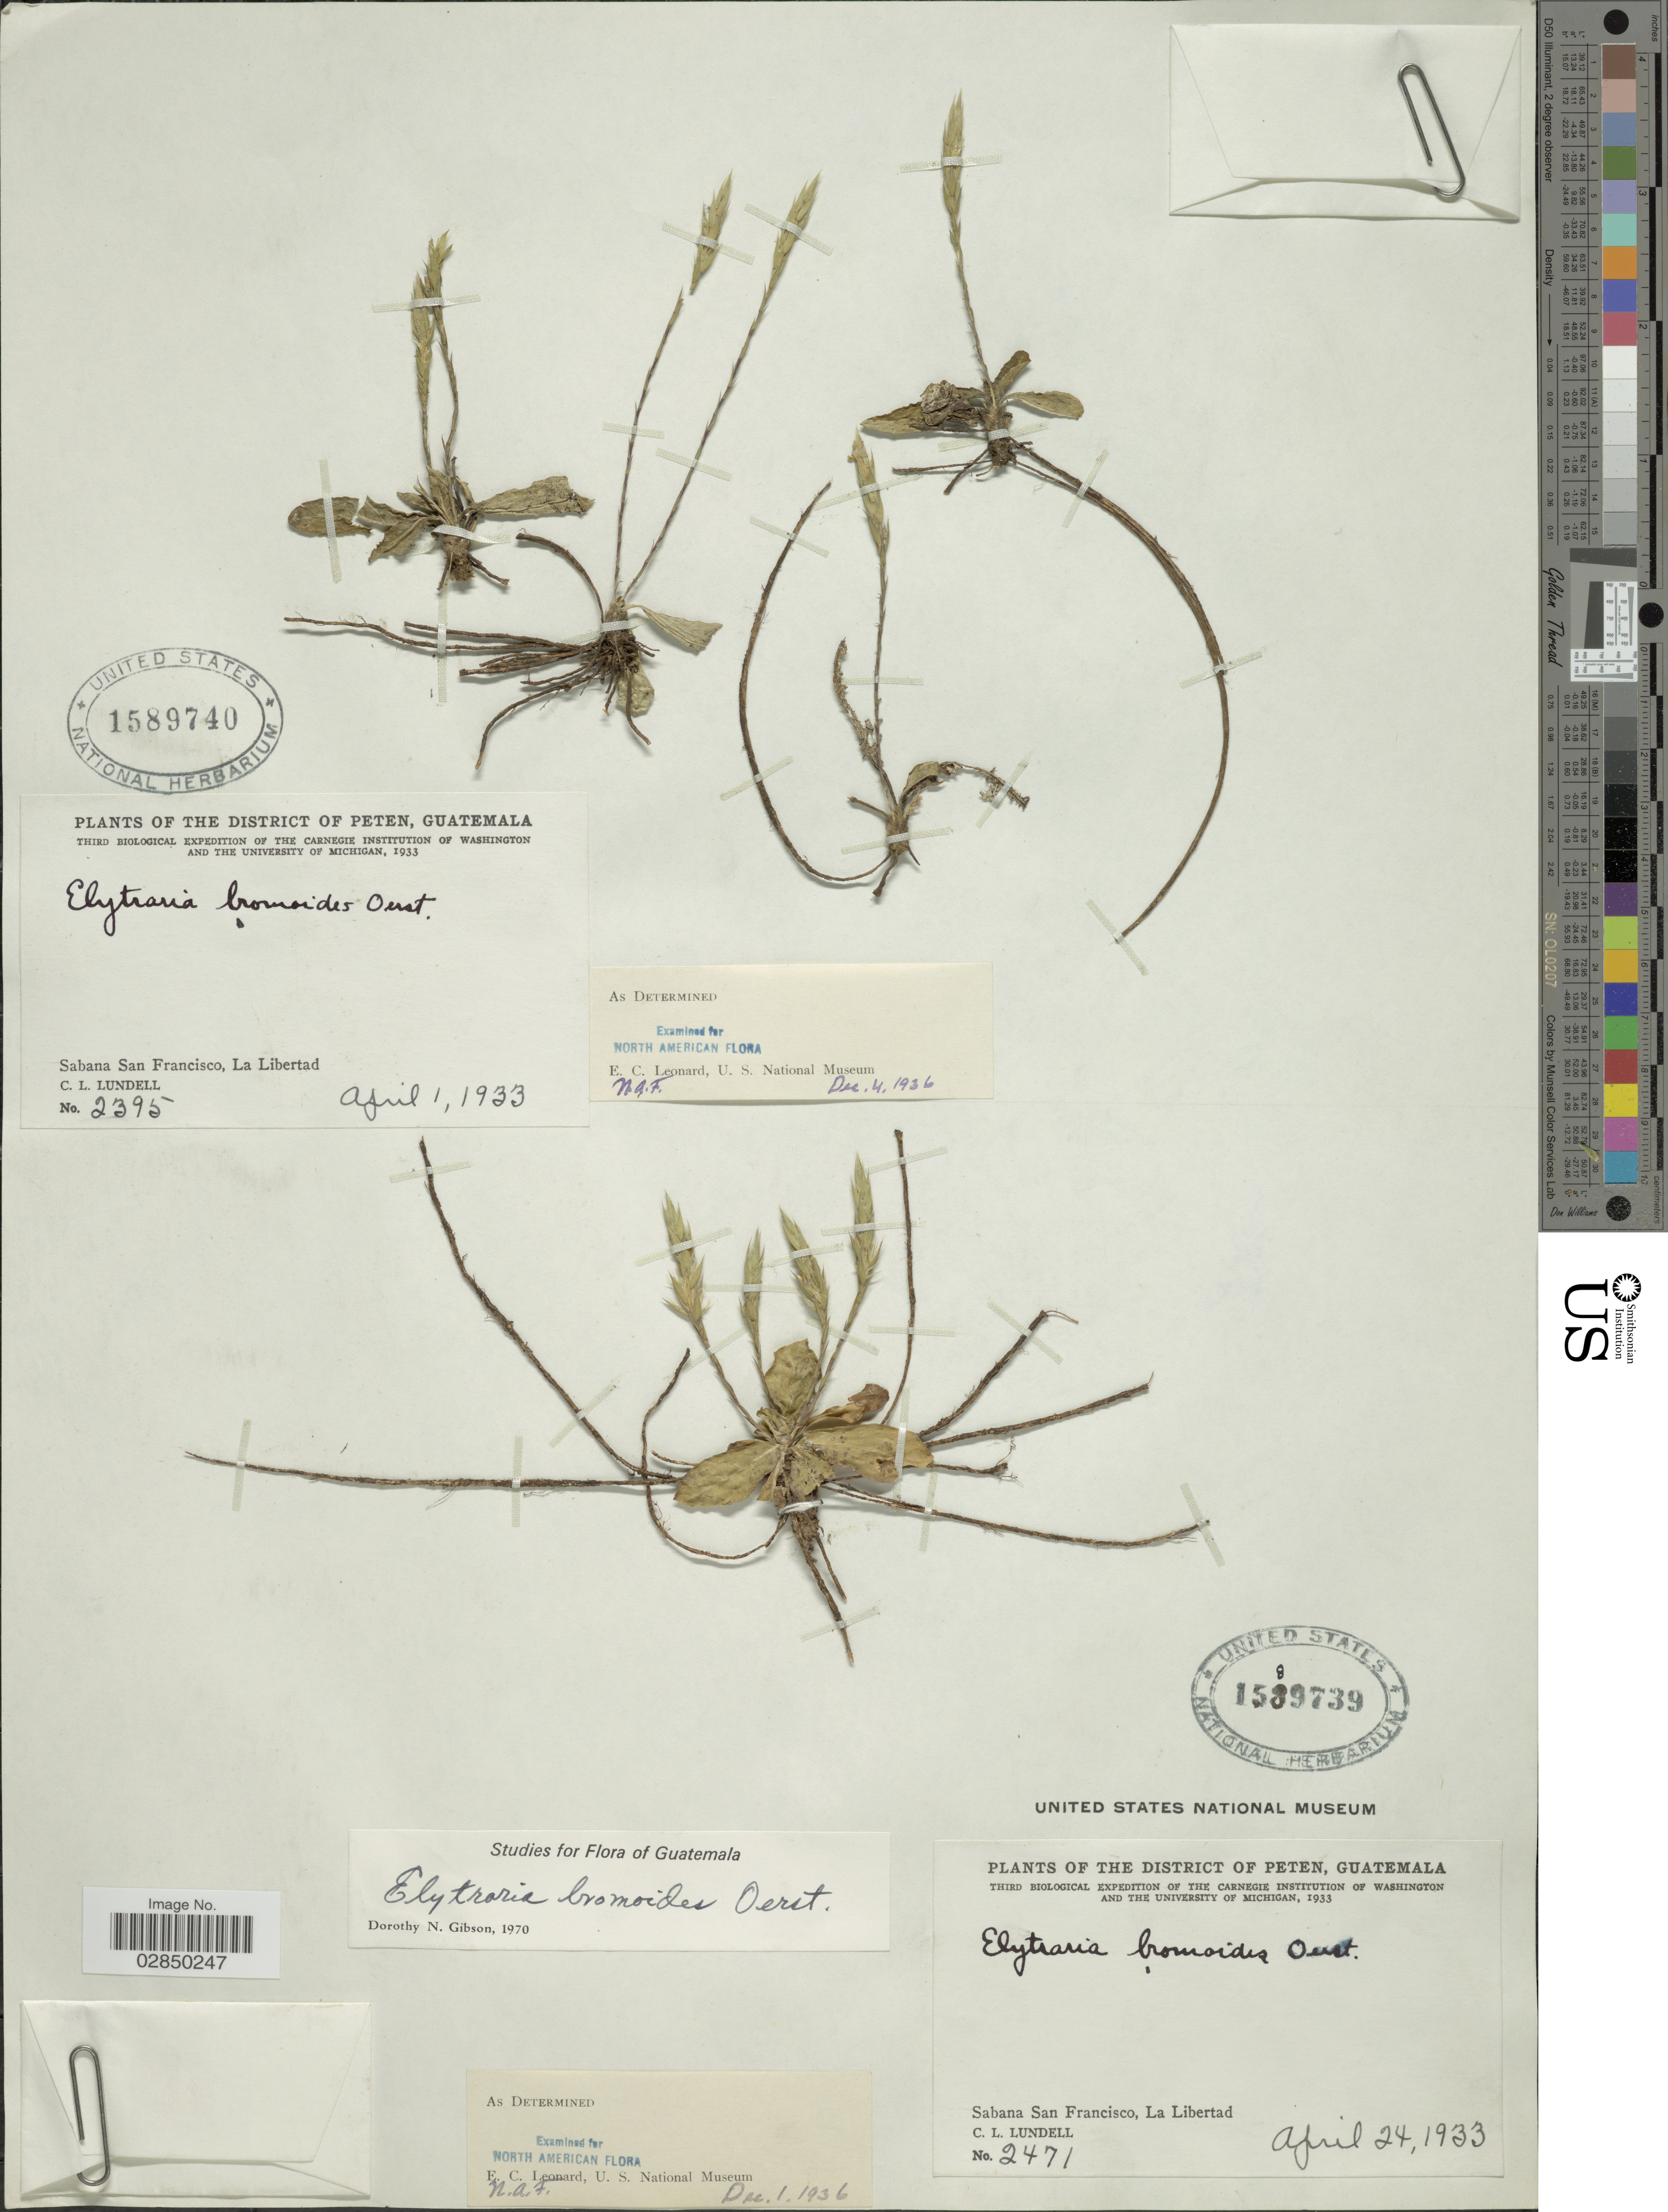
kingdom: Plantae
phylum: Tracheophyta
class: Magnoliopsida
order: Lamiales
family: Acanthaceae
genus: Elytraria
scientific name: Elytraria bromoides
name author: Oerst.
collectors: C. L. Lundell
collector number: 2471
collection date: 1933-04-24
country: Guatemala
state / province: El Petén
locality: The District of El Peten. Sabana San Francisco, La Libertad.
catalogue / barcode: US 1589739-2